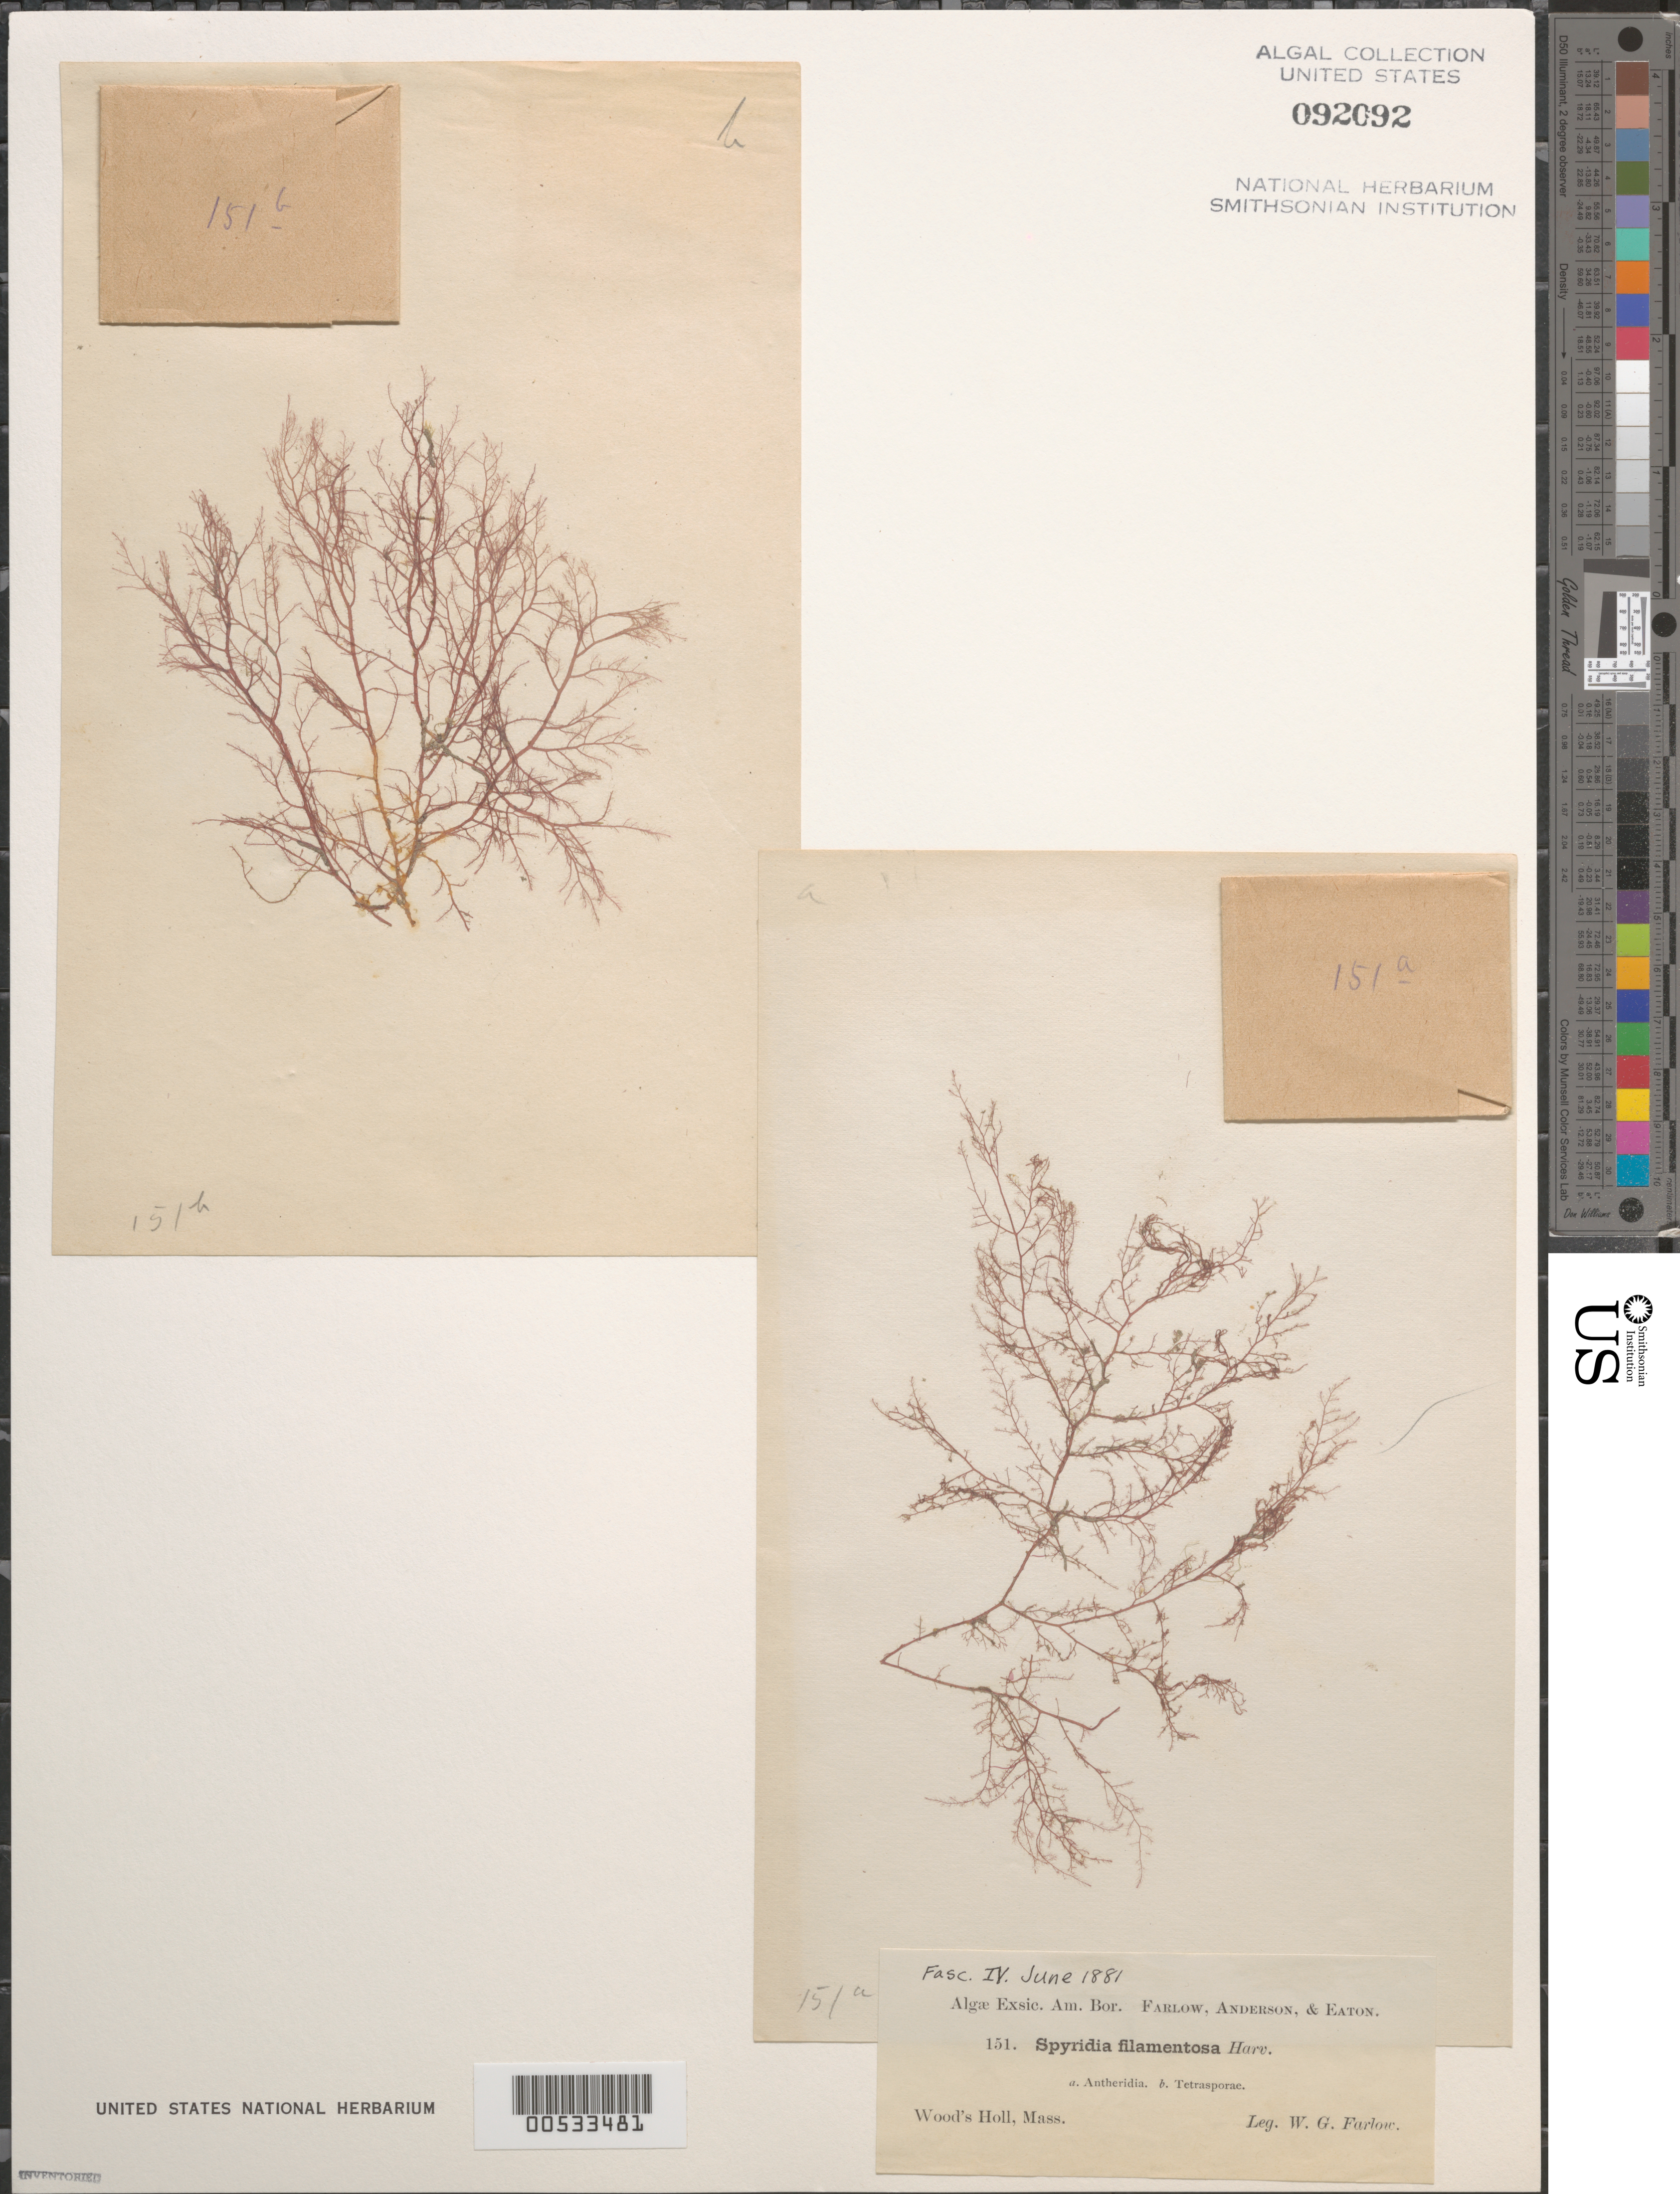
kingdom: Plantae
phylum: Rhodophyta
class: Florideophyceae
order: Ceramiales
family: Spyridiaceae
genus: Spyridia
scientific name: Spyridia filamentosa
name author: (Wulfen) Harv.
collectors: W. G. Farlow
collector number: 151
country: United States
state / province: Massachusetts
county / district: Barnstable County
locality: Woods Hole (Wood's Holl)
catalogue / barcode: US 92092